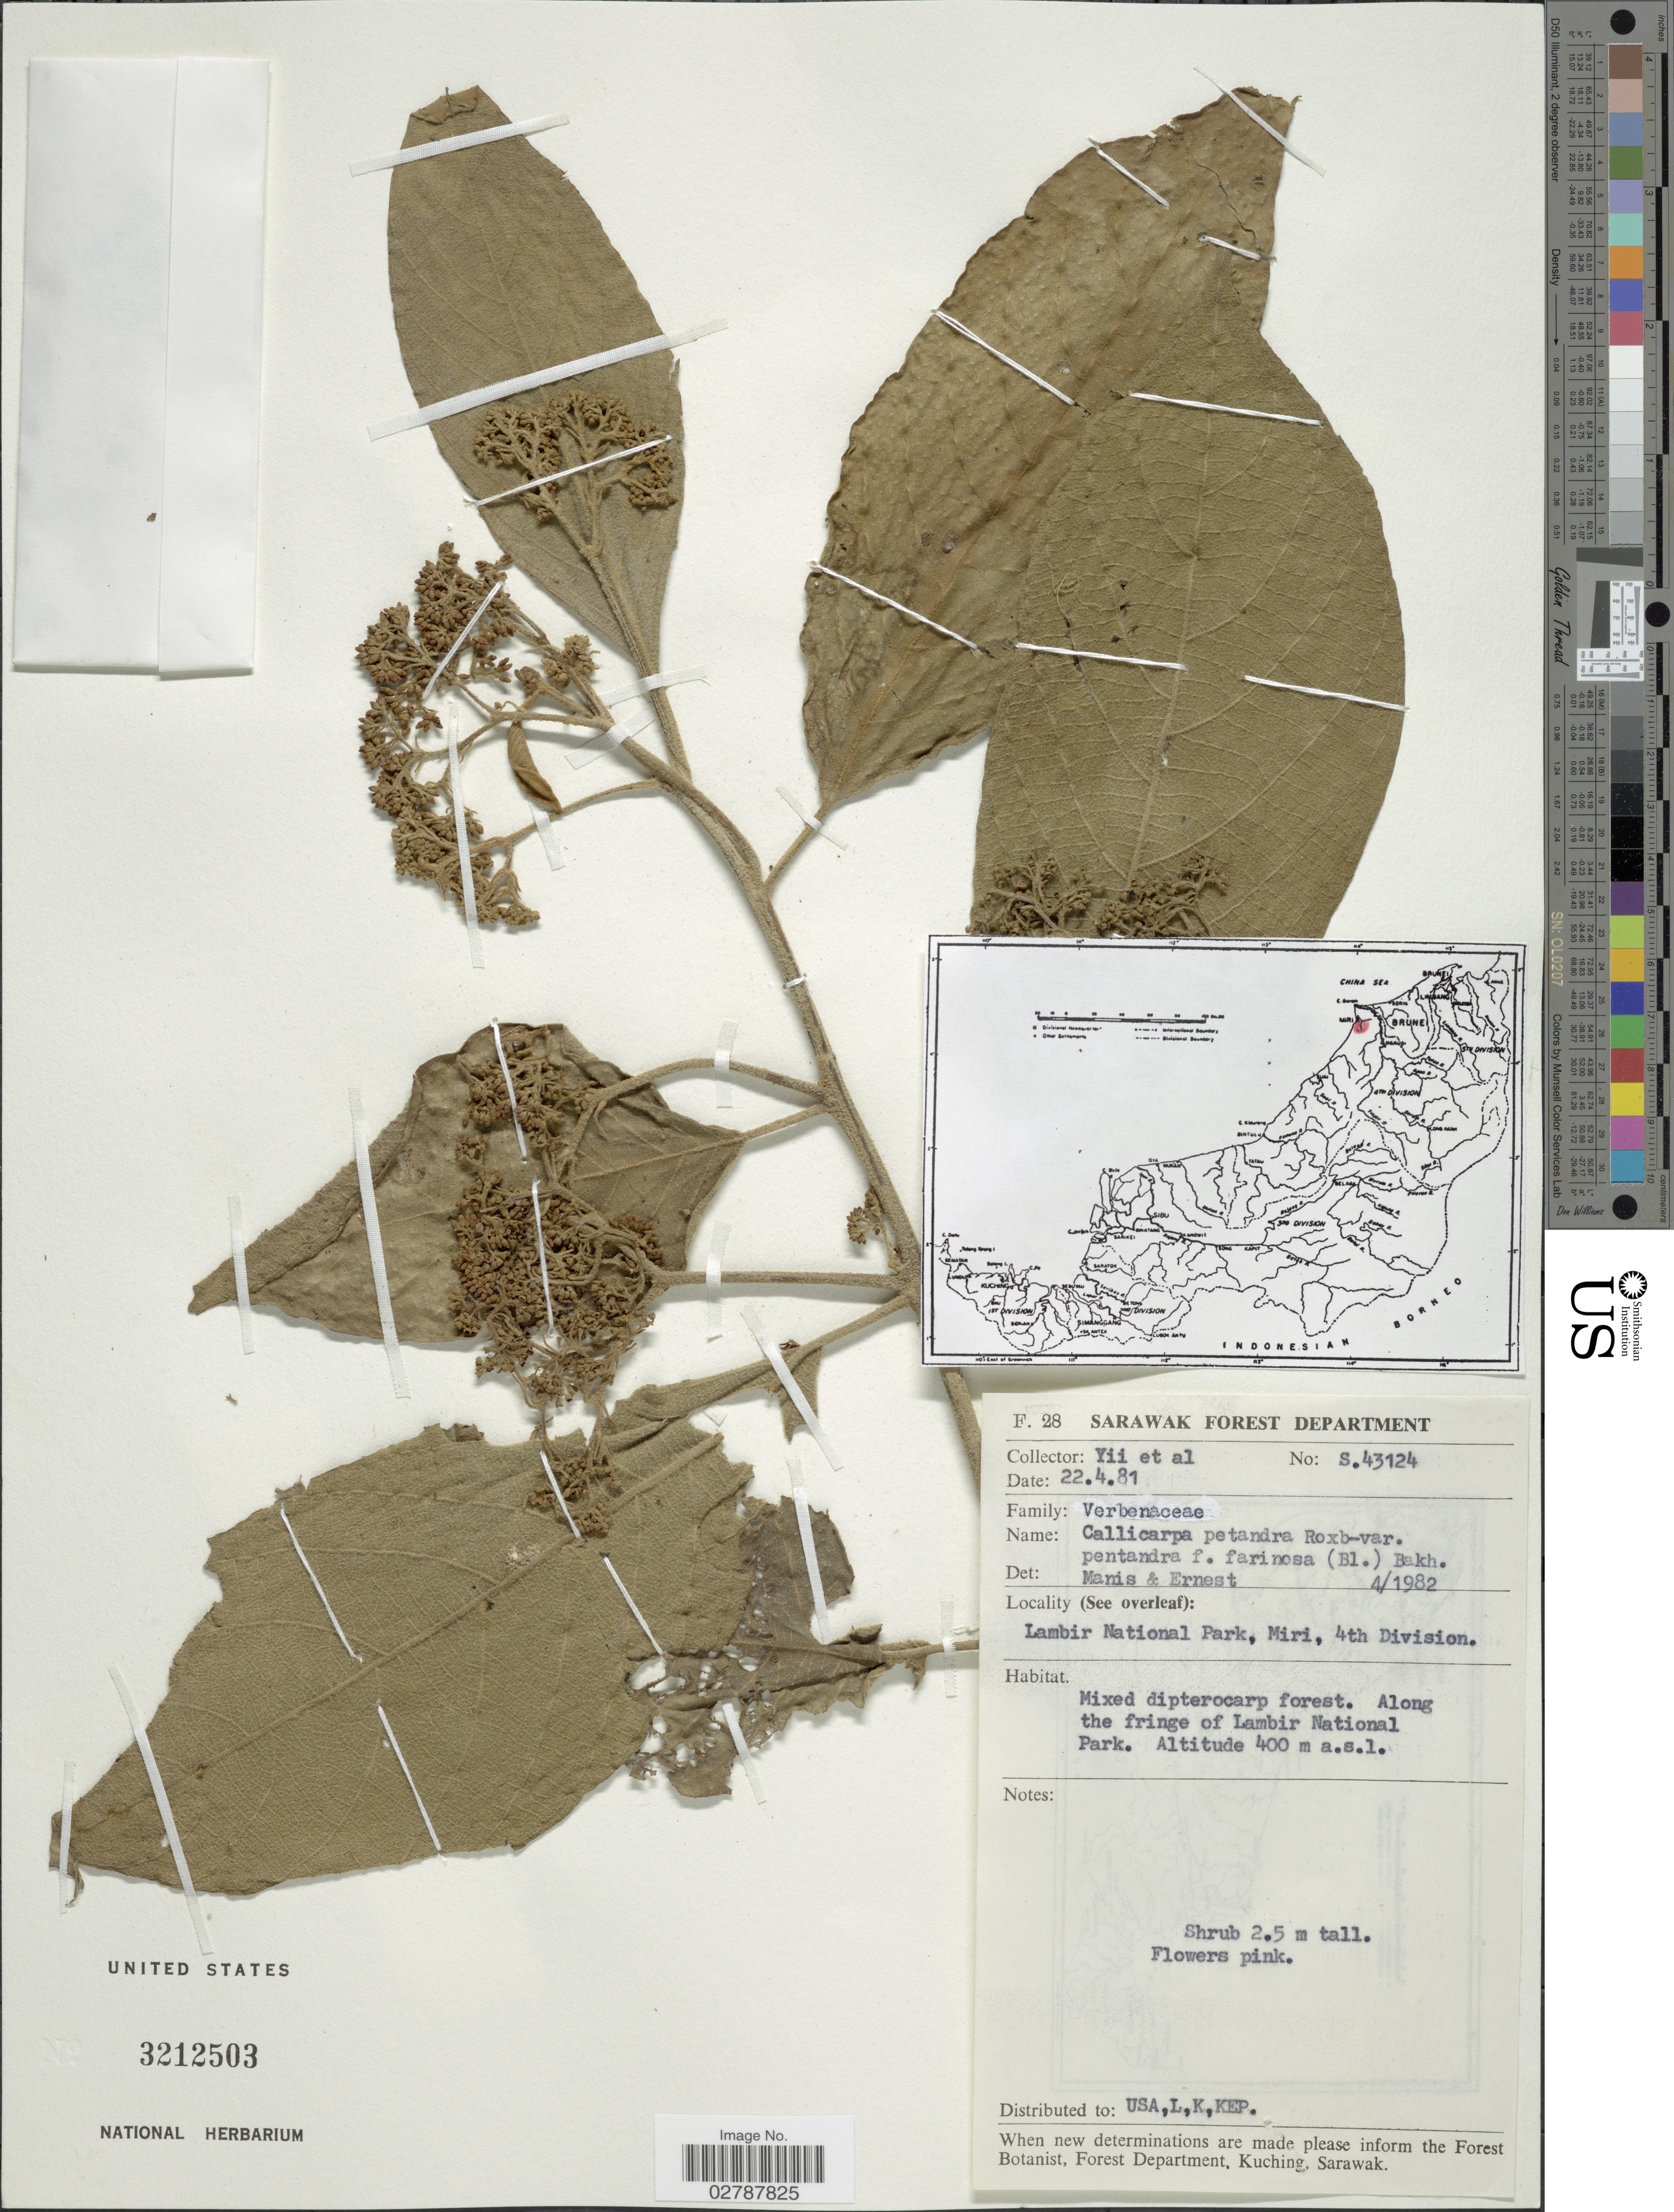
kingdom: Plantae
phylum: Tracheophyta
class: Magnoliopsida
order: Lamiales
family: Lamiaceae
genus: Callicarpa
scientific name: Callicarpa pentandra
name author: Roxb.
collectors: -. Yii & et al.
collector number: S43124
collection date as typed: Transcribed d/m/y: 22/4/81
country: Malaysia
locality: Lambir National Park, Miri, 4th Division.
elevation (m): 400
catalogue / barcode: US 3212503